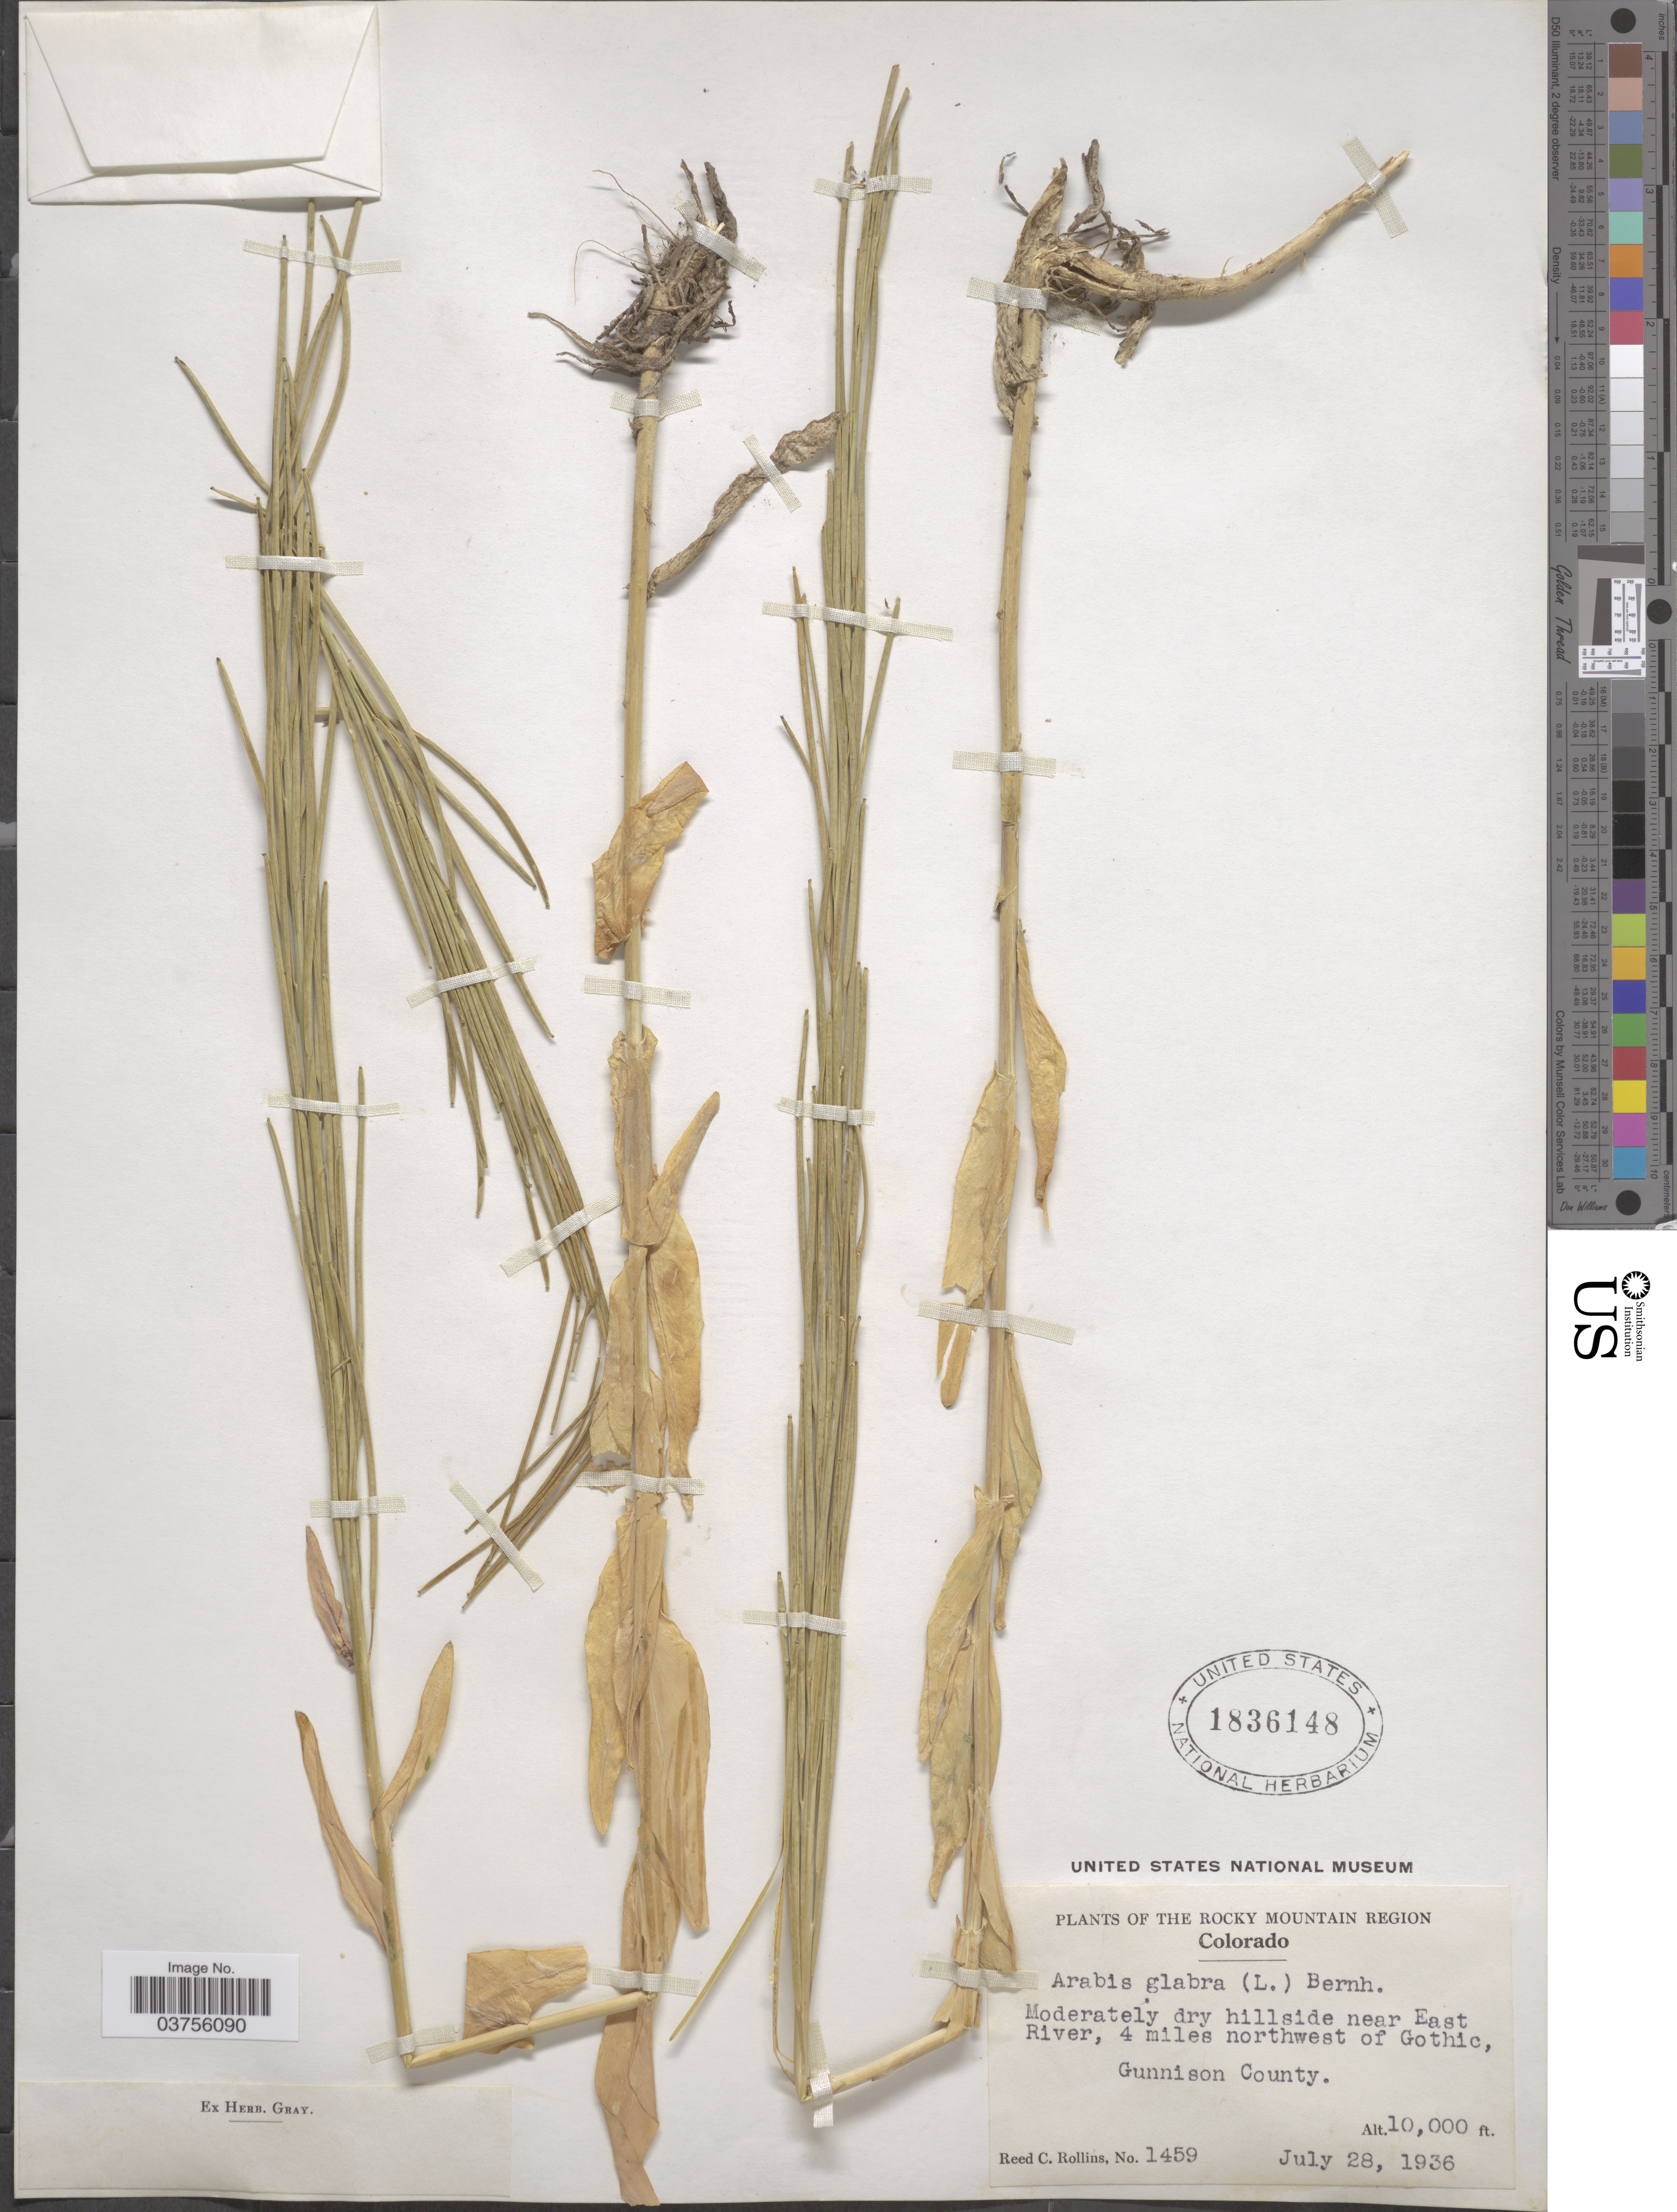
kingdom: Plantae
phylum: Tracheophyta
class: Magnoliopsida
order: Brassicales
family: Brassicaceae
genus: Turritis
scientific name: Turritis glabra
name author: L.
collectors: R. C. Rollins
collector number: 1459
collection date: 1936-07-28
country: United States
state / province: Colorado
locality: The Rocky Mountain Region. Moderately dry hillside near East River, 4 miles northwest of Gothic, Gunnison County.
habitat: moderately dry hillside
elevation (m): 3048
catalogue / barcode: US 1836148